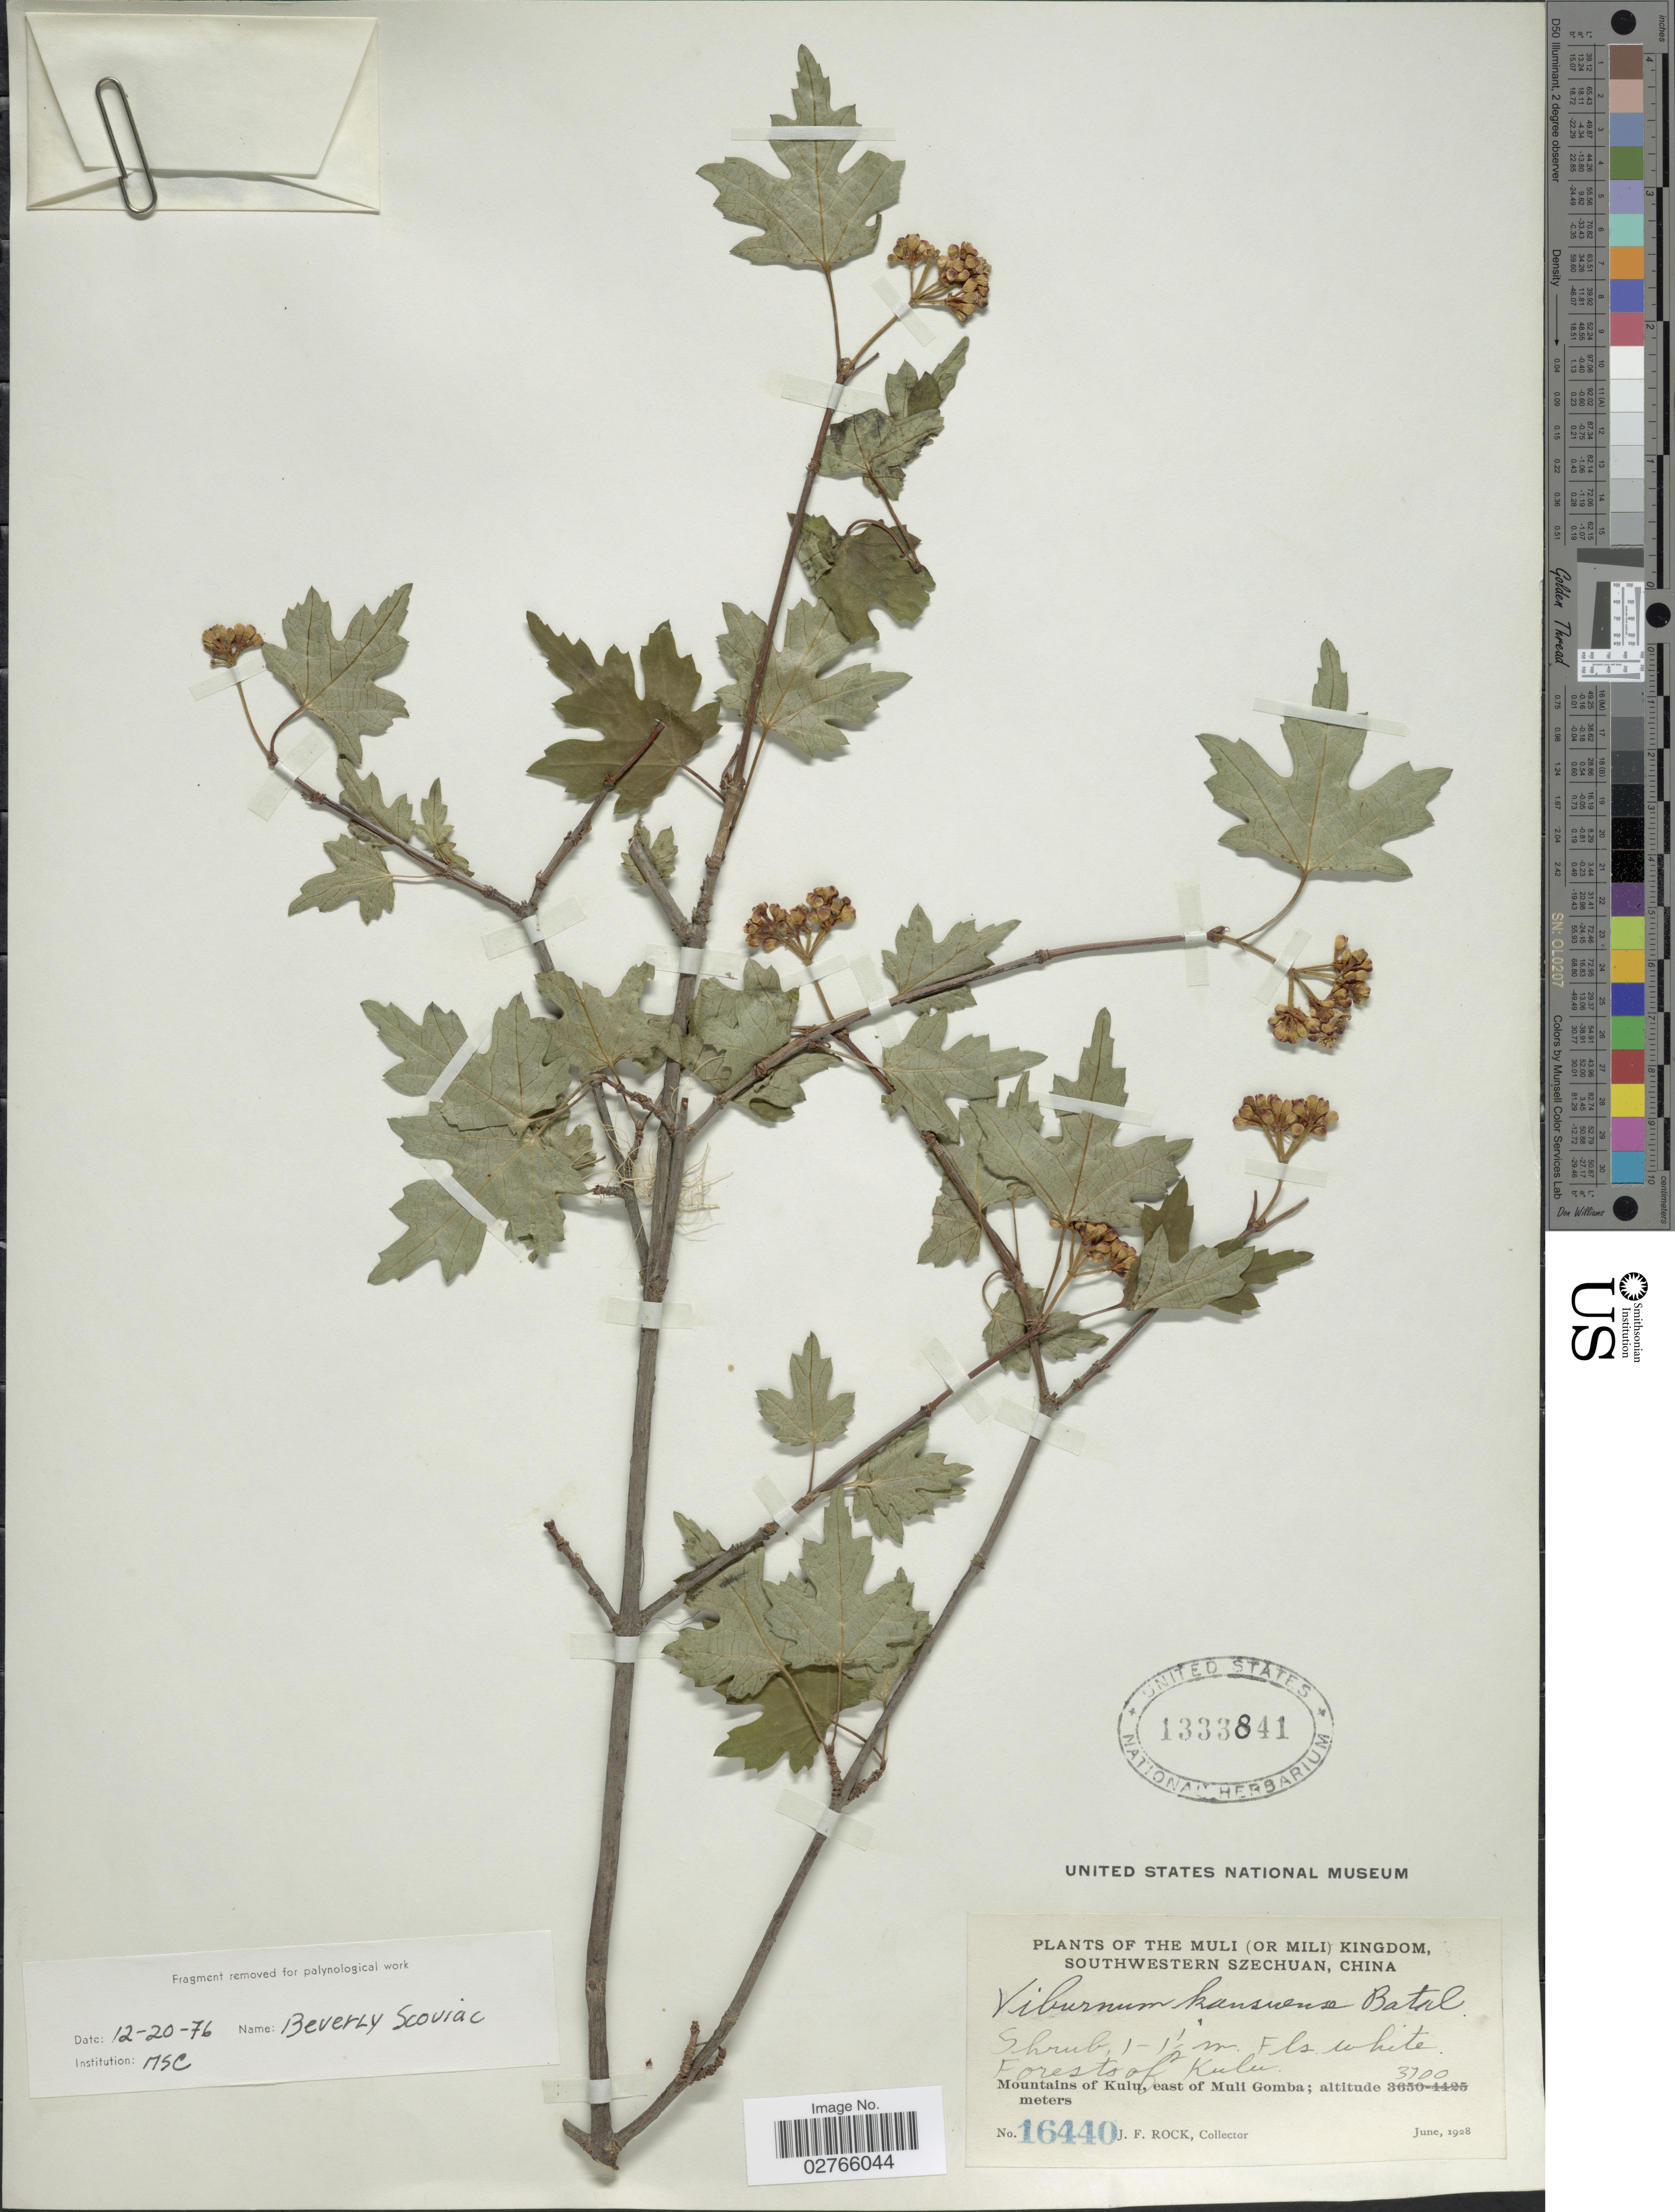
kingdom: Plantae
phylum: Tracheophyta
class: Magnoliopsida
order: Dipsacales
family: Viburnaceae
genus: Viburnum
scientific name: Viburnum kansuense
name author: Batalin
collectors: J. Rock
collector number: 16440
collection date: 1928-06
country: China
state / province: Sichuan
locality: The Muli (or Mili) Kingdom, southwestern Szechuan, Forests of Kulu, Mountains of Kulu, east of Muli Gomba.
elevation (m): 3700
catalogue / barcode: US 1333841